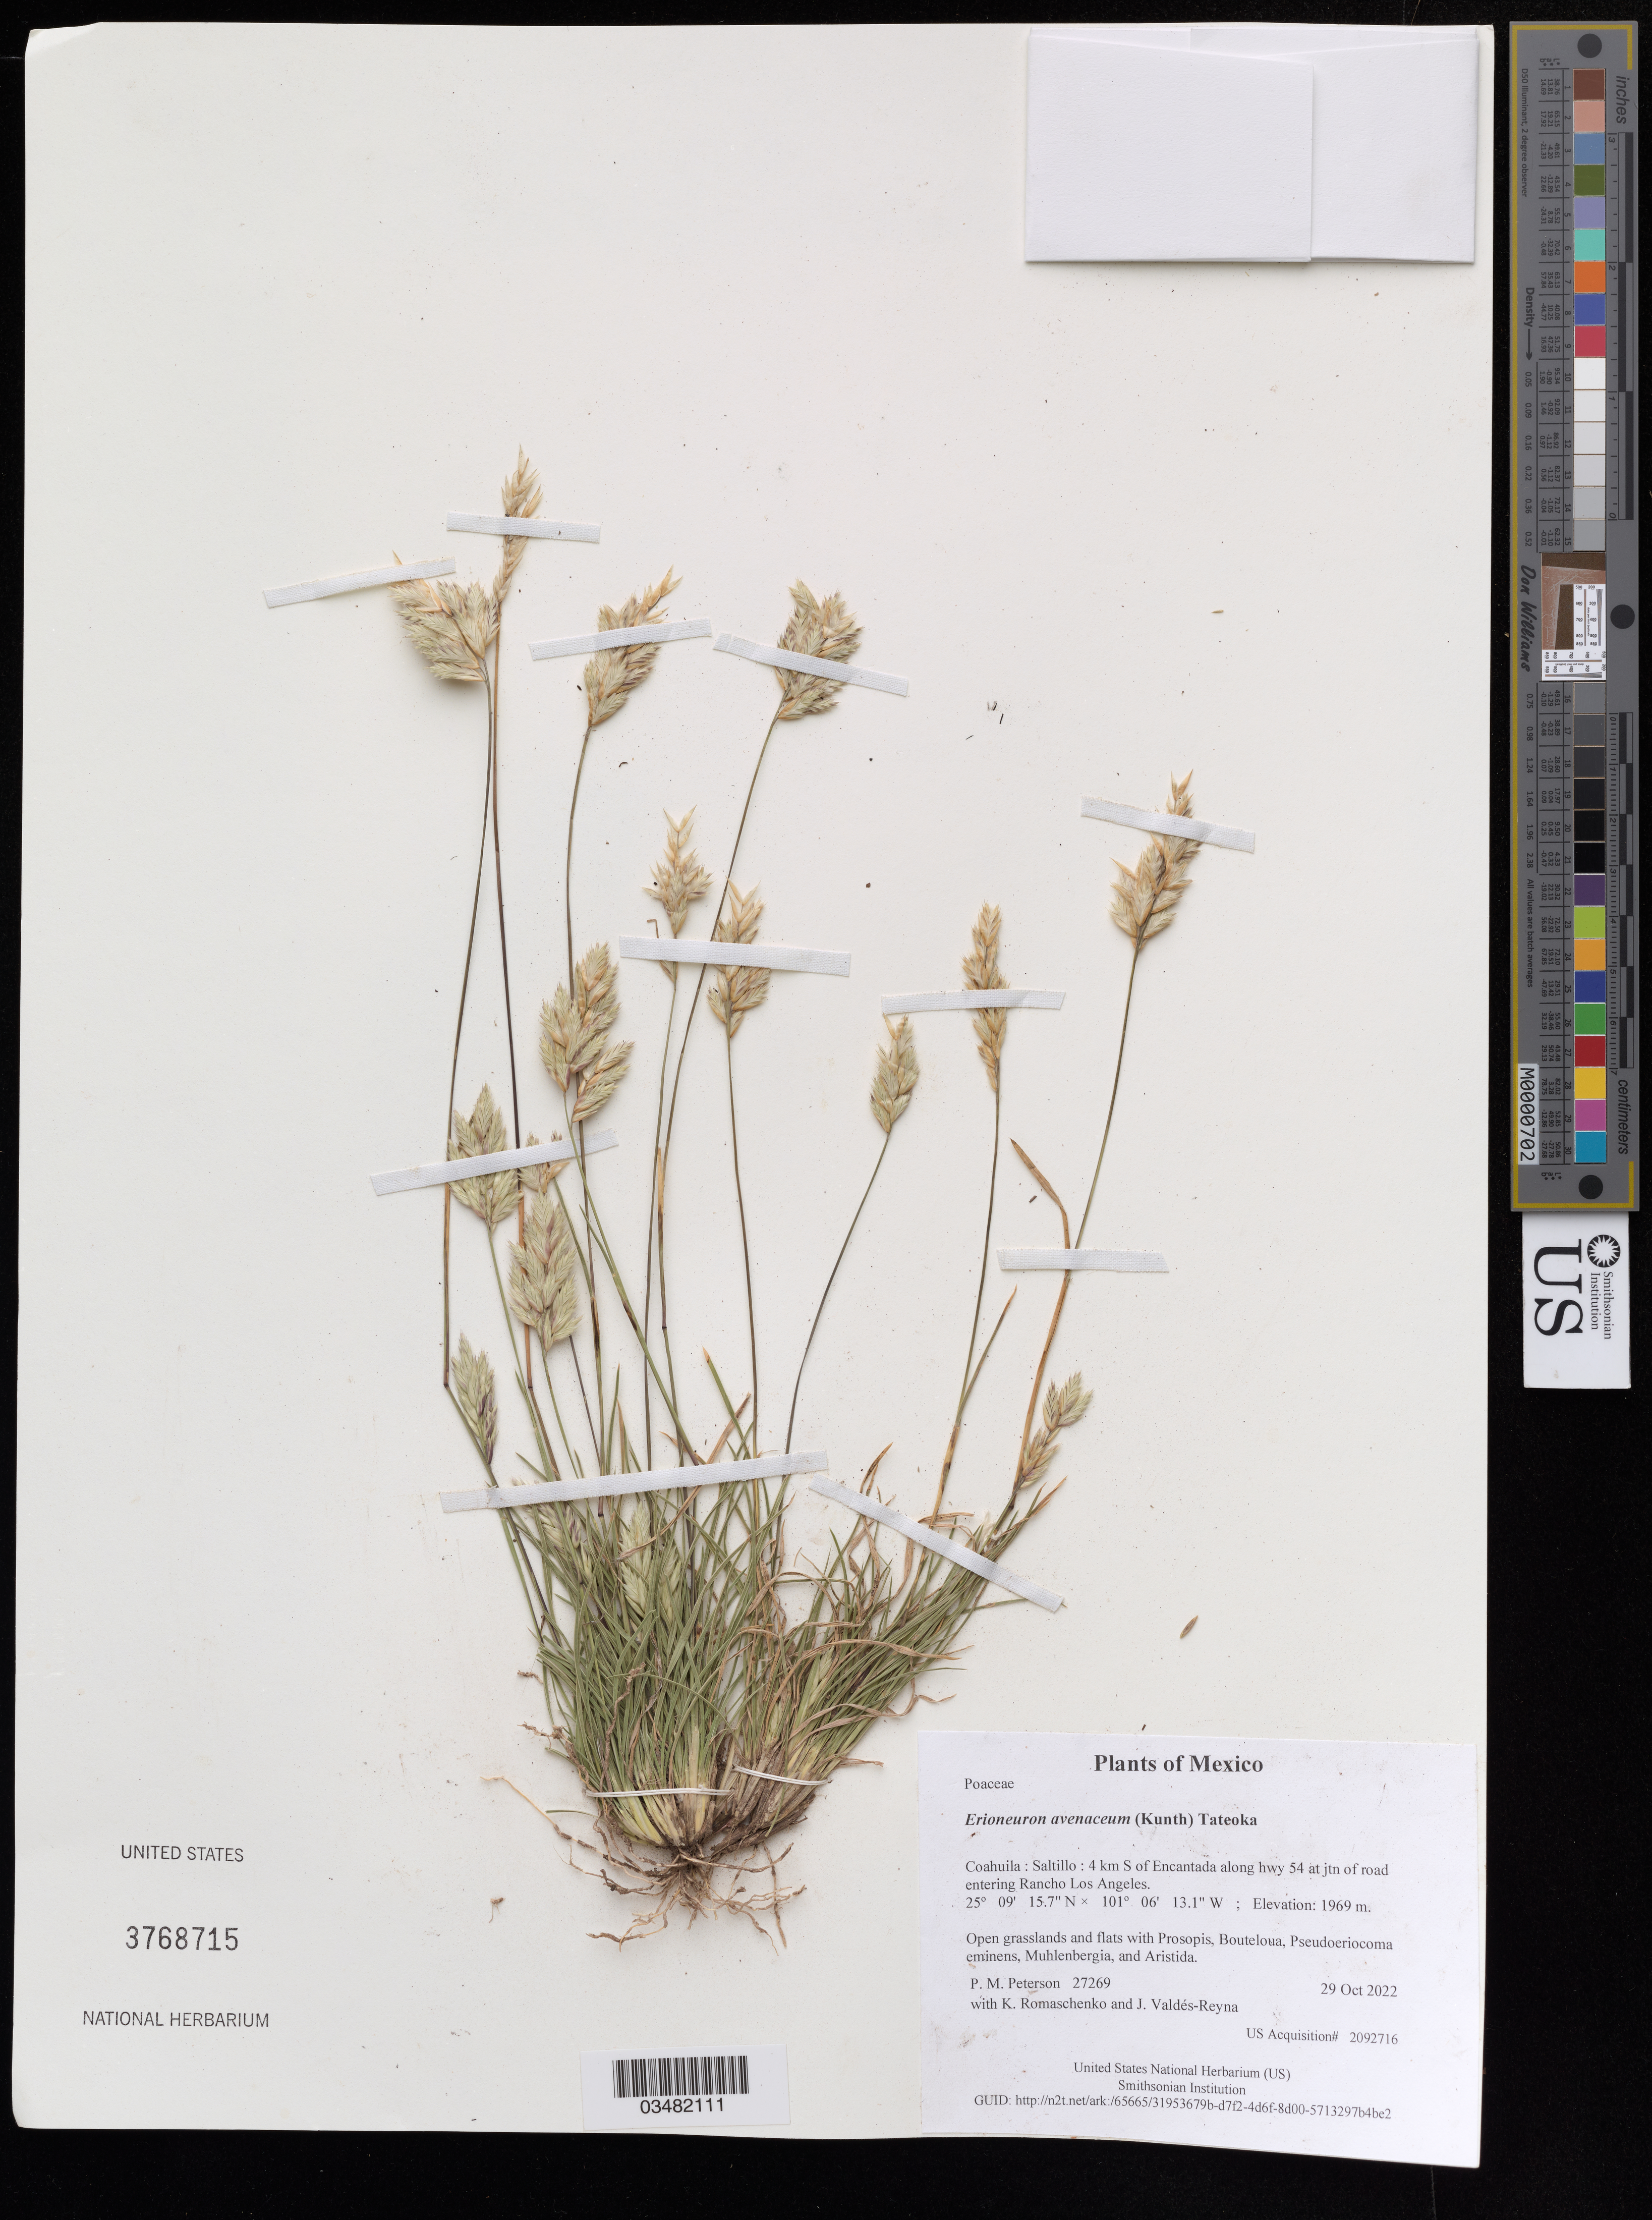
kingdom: Plantae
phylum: Tracheophyta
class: Liliopsida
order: Poales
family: Poaceae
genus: Erioneuron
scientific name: Erioneuron avenaceum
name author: (Kunth) Tateoka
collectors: P. M. Peterson, K. Romaschenko & J. Valdés-Reyna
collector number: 27269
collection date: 2022-10-29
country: México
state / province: Coahuila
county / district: Saltillo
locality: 4 km S of Encantada along hwy 54 at jtn of road entering Rancho Los Angeles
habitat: Open grasslands and flats with Prosopis, Bouteloua, Pseudoeriocoma eminens, Muhlenbergia, and Aristida.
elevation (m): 1969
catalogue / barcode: US 3768715